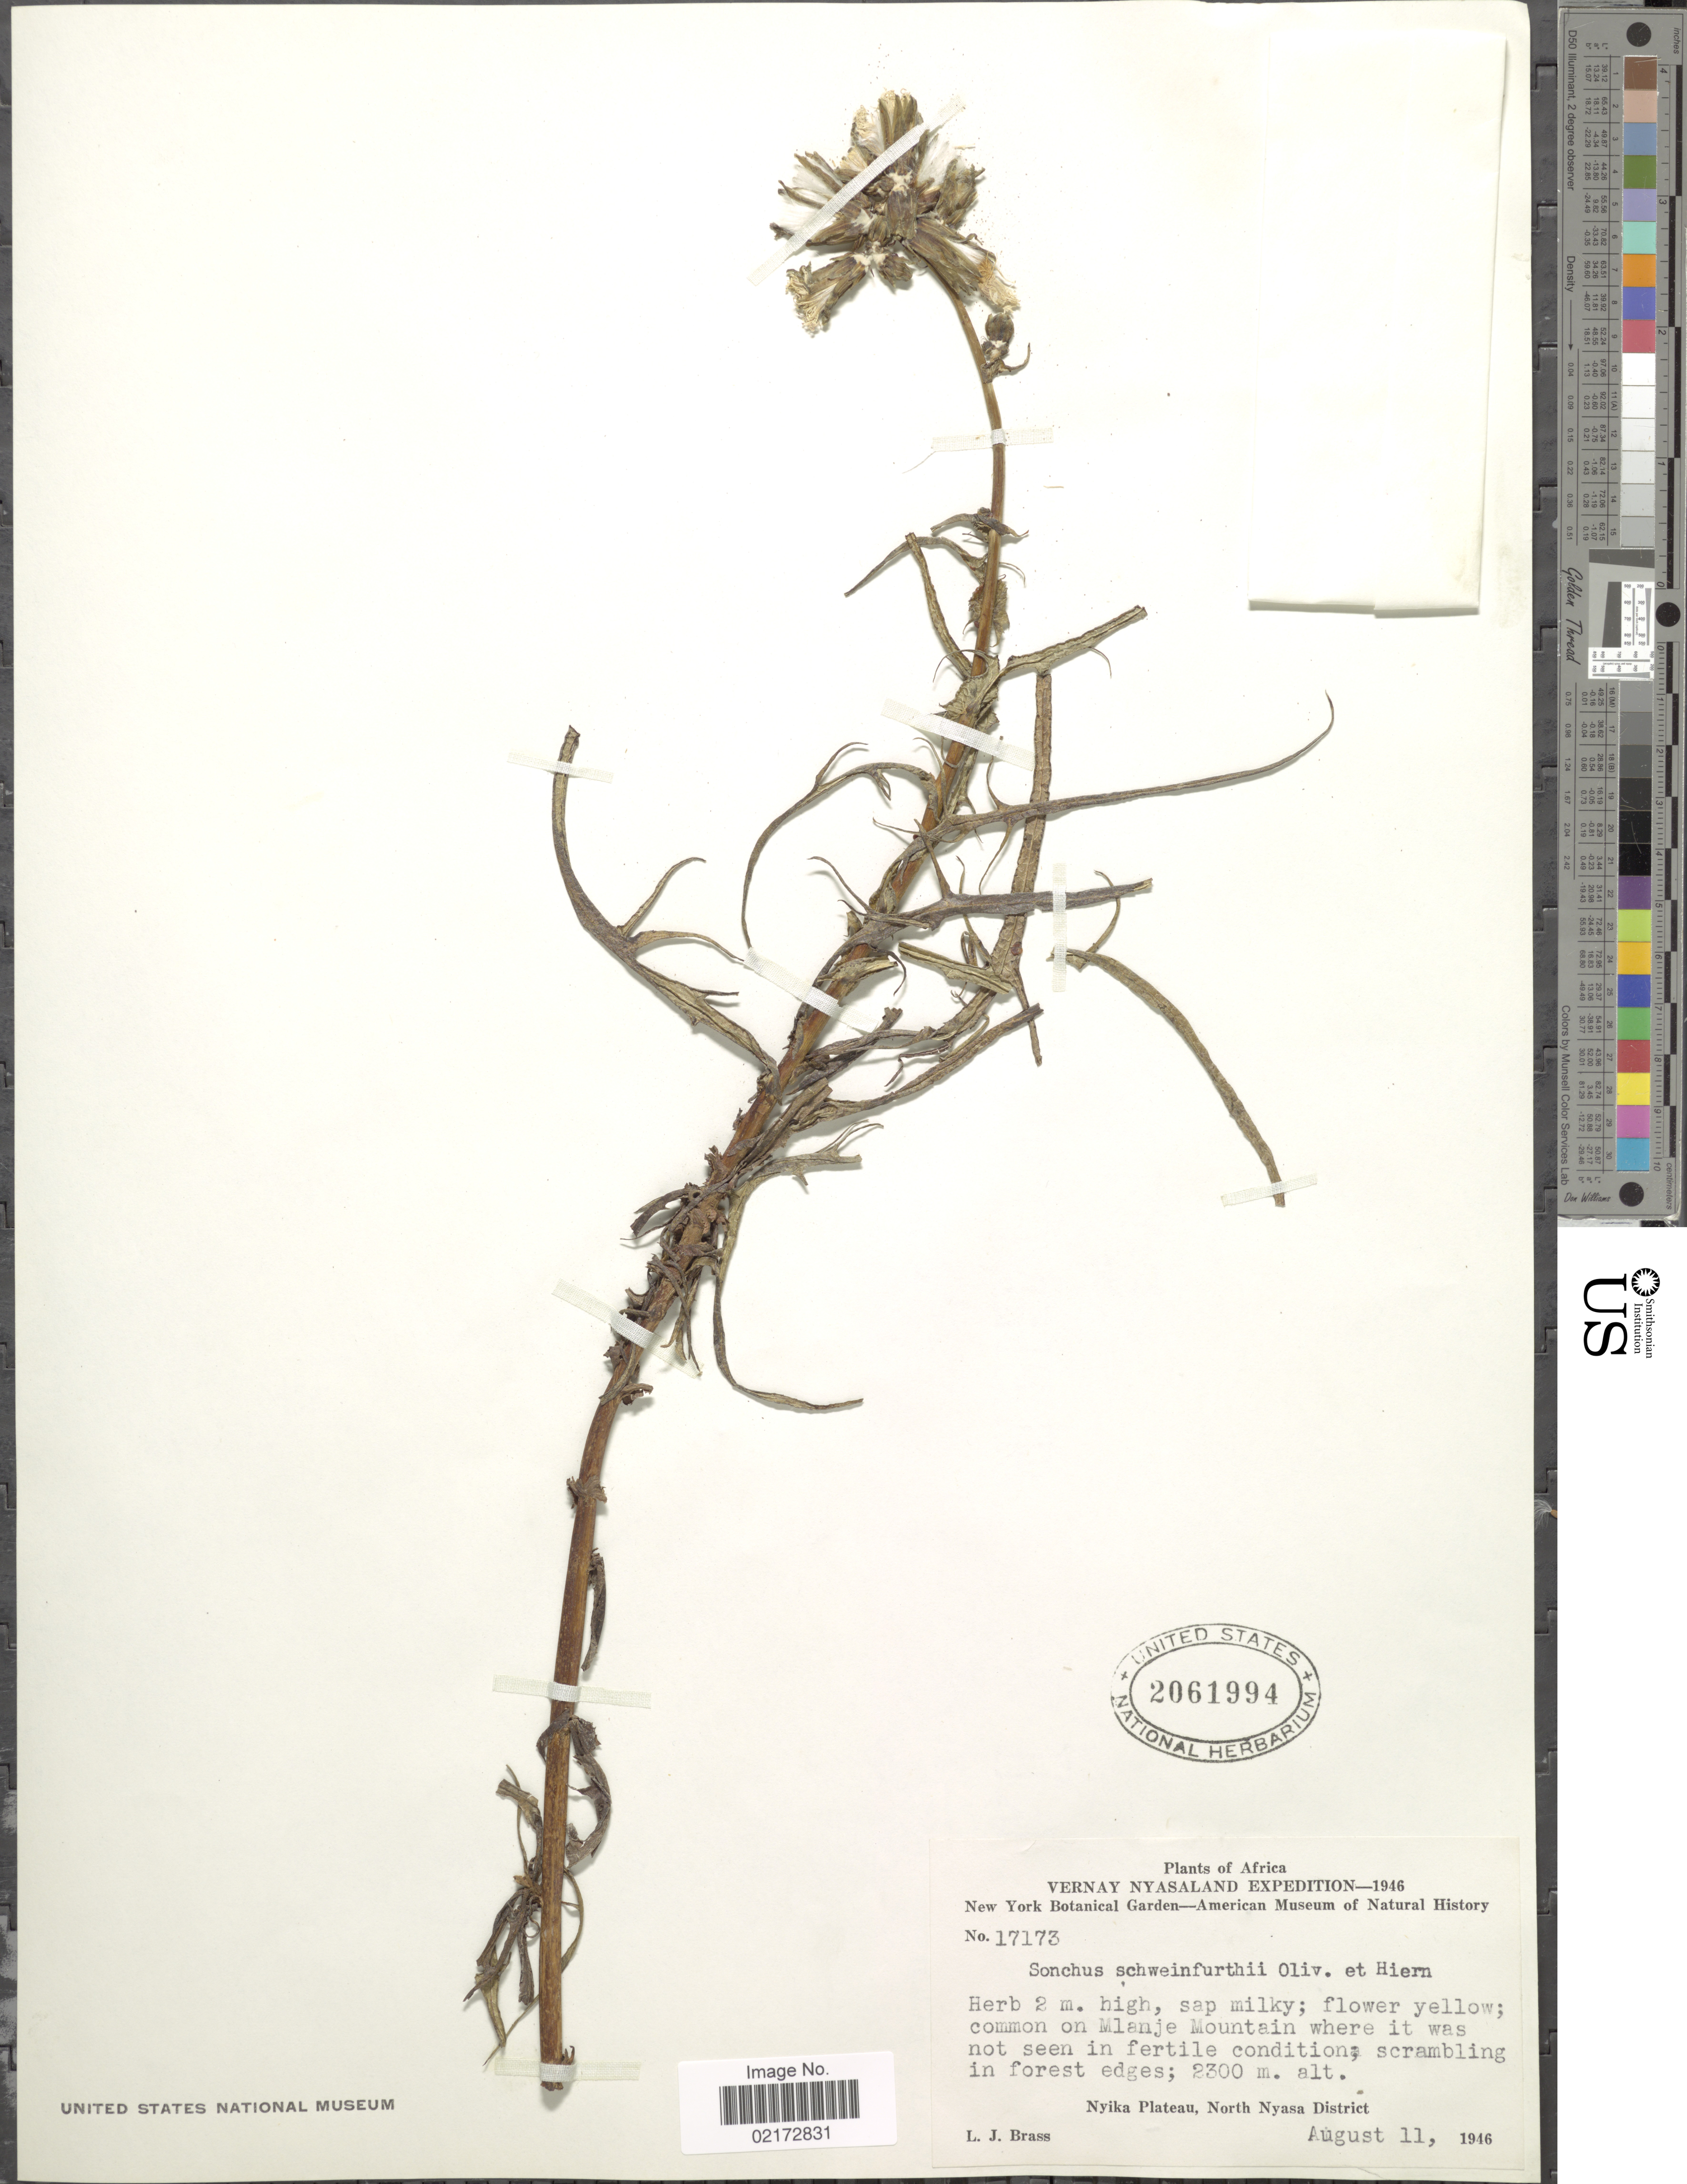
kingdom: Plantae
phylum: Tracheophyta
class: Magnoliopsida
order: Asterales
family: Asteraceae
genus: Sonchus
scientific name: Sonchus schweinfurthii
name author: Oliv. & Hiern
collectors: L. J. Brass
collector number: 17173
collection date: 1946-08-11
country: Malawi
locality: Africa, Vernay Nyasaland, Nyika Plateau, North Nyasa District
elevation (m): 2300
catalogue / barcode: US 2061994